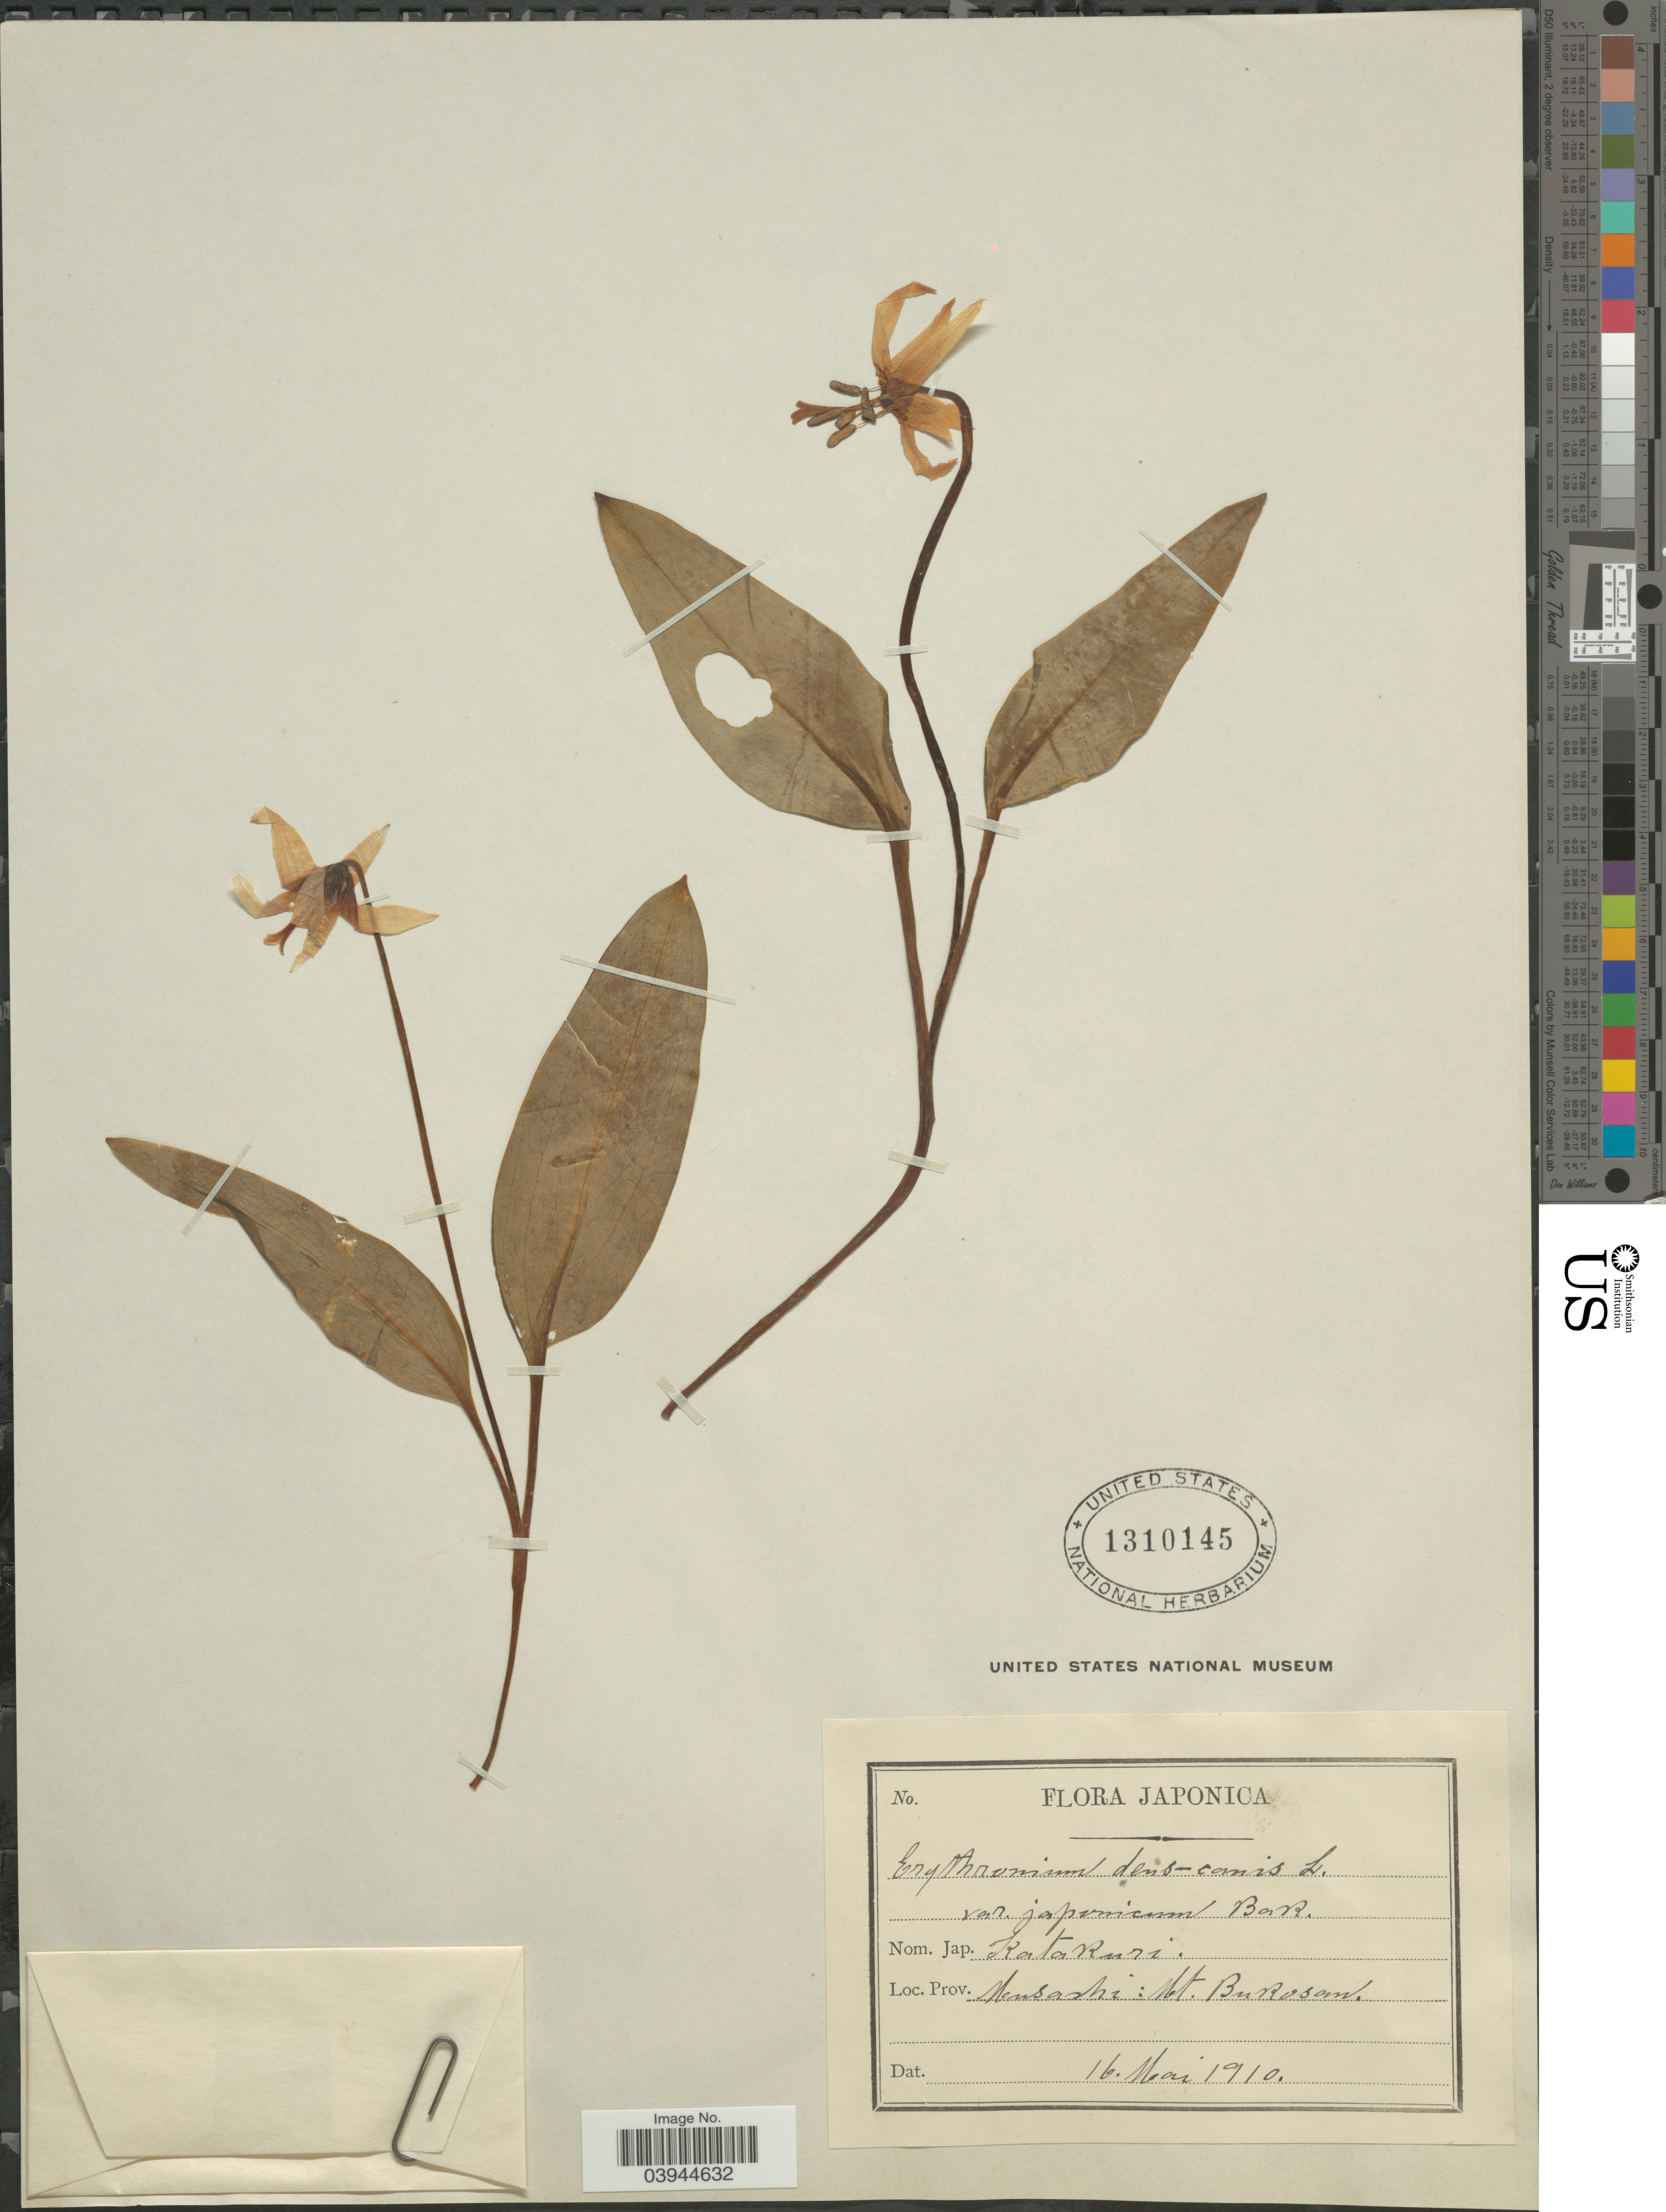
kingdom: Plantae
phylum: Tracheophyta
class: Liliopsida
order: Liliales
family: Liliaceae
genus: Erythronium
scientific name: Erythronium dens-canis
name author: L.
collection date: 1910-05-16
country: Japan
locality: Prov. Musashi: Mt. Bukosan.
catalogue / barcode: US 1310145